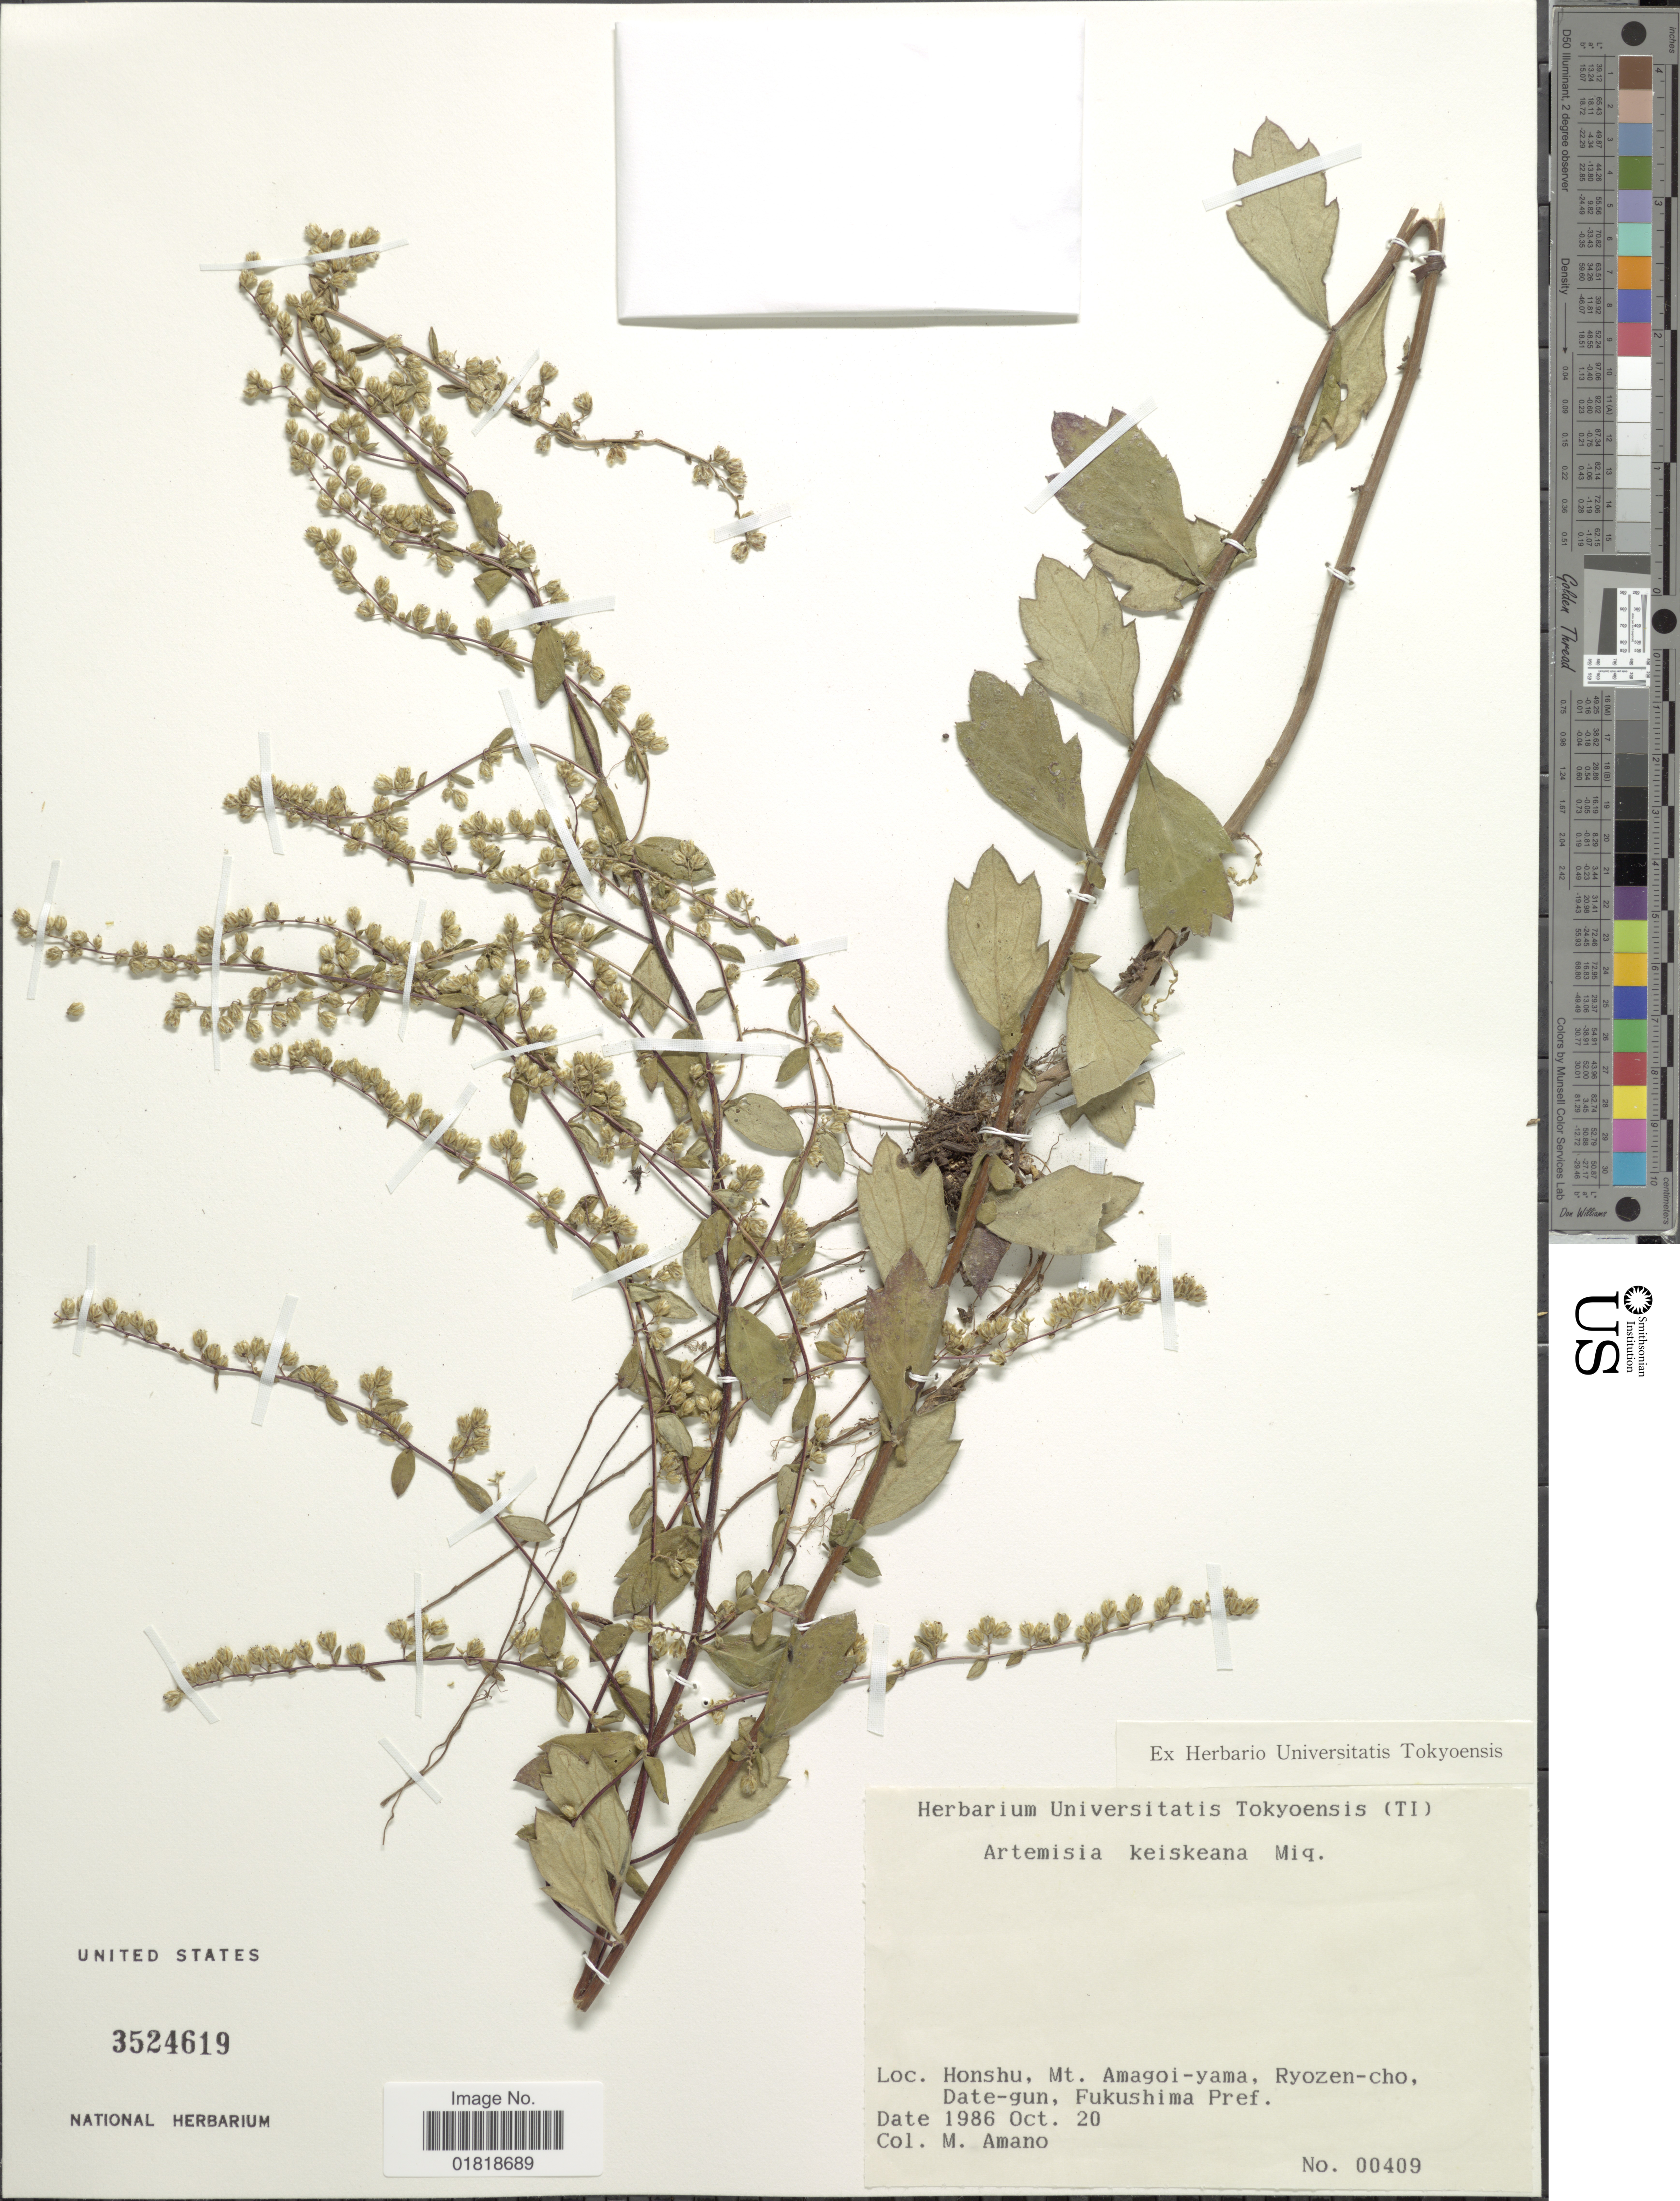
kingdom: Plantae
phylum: Tracheophyta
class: Magnoliopsida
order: Asterales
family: Asteraceae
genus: Artemisia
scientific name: Artemisia keiskeana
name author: Miq.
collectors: M. Amano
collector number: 00409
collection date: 1986-10-20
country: Japan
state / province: Hukusima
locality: Honshu, Mt. Amagoi-yama, Ryozen-cho, Date-gun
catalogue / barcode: US 3524619